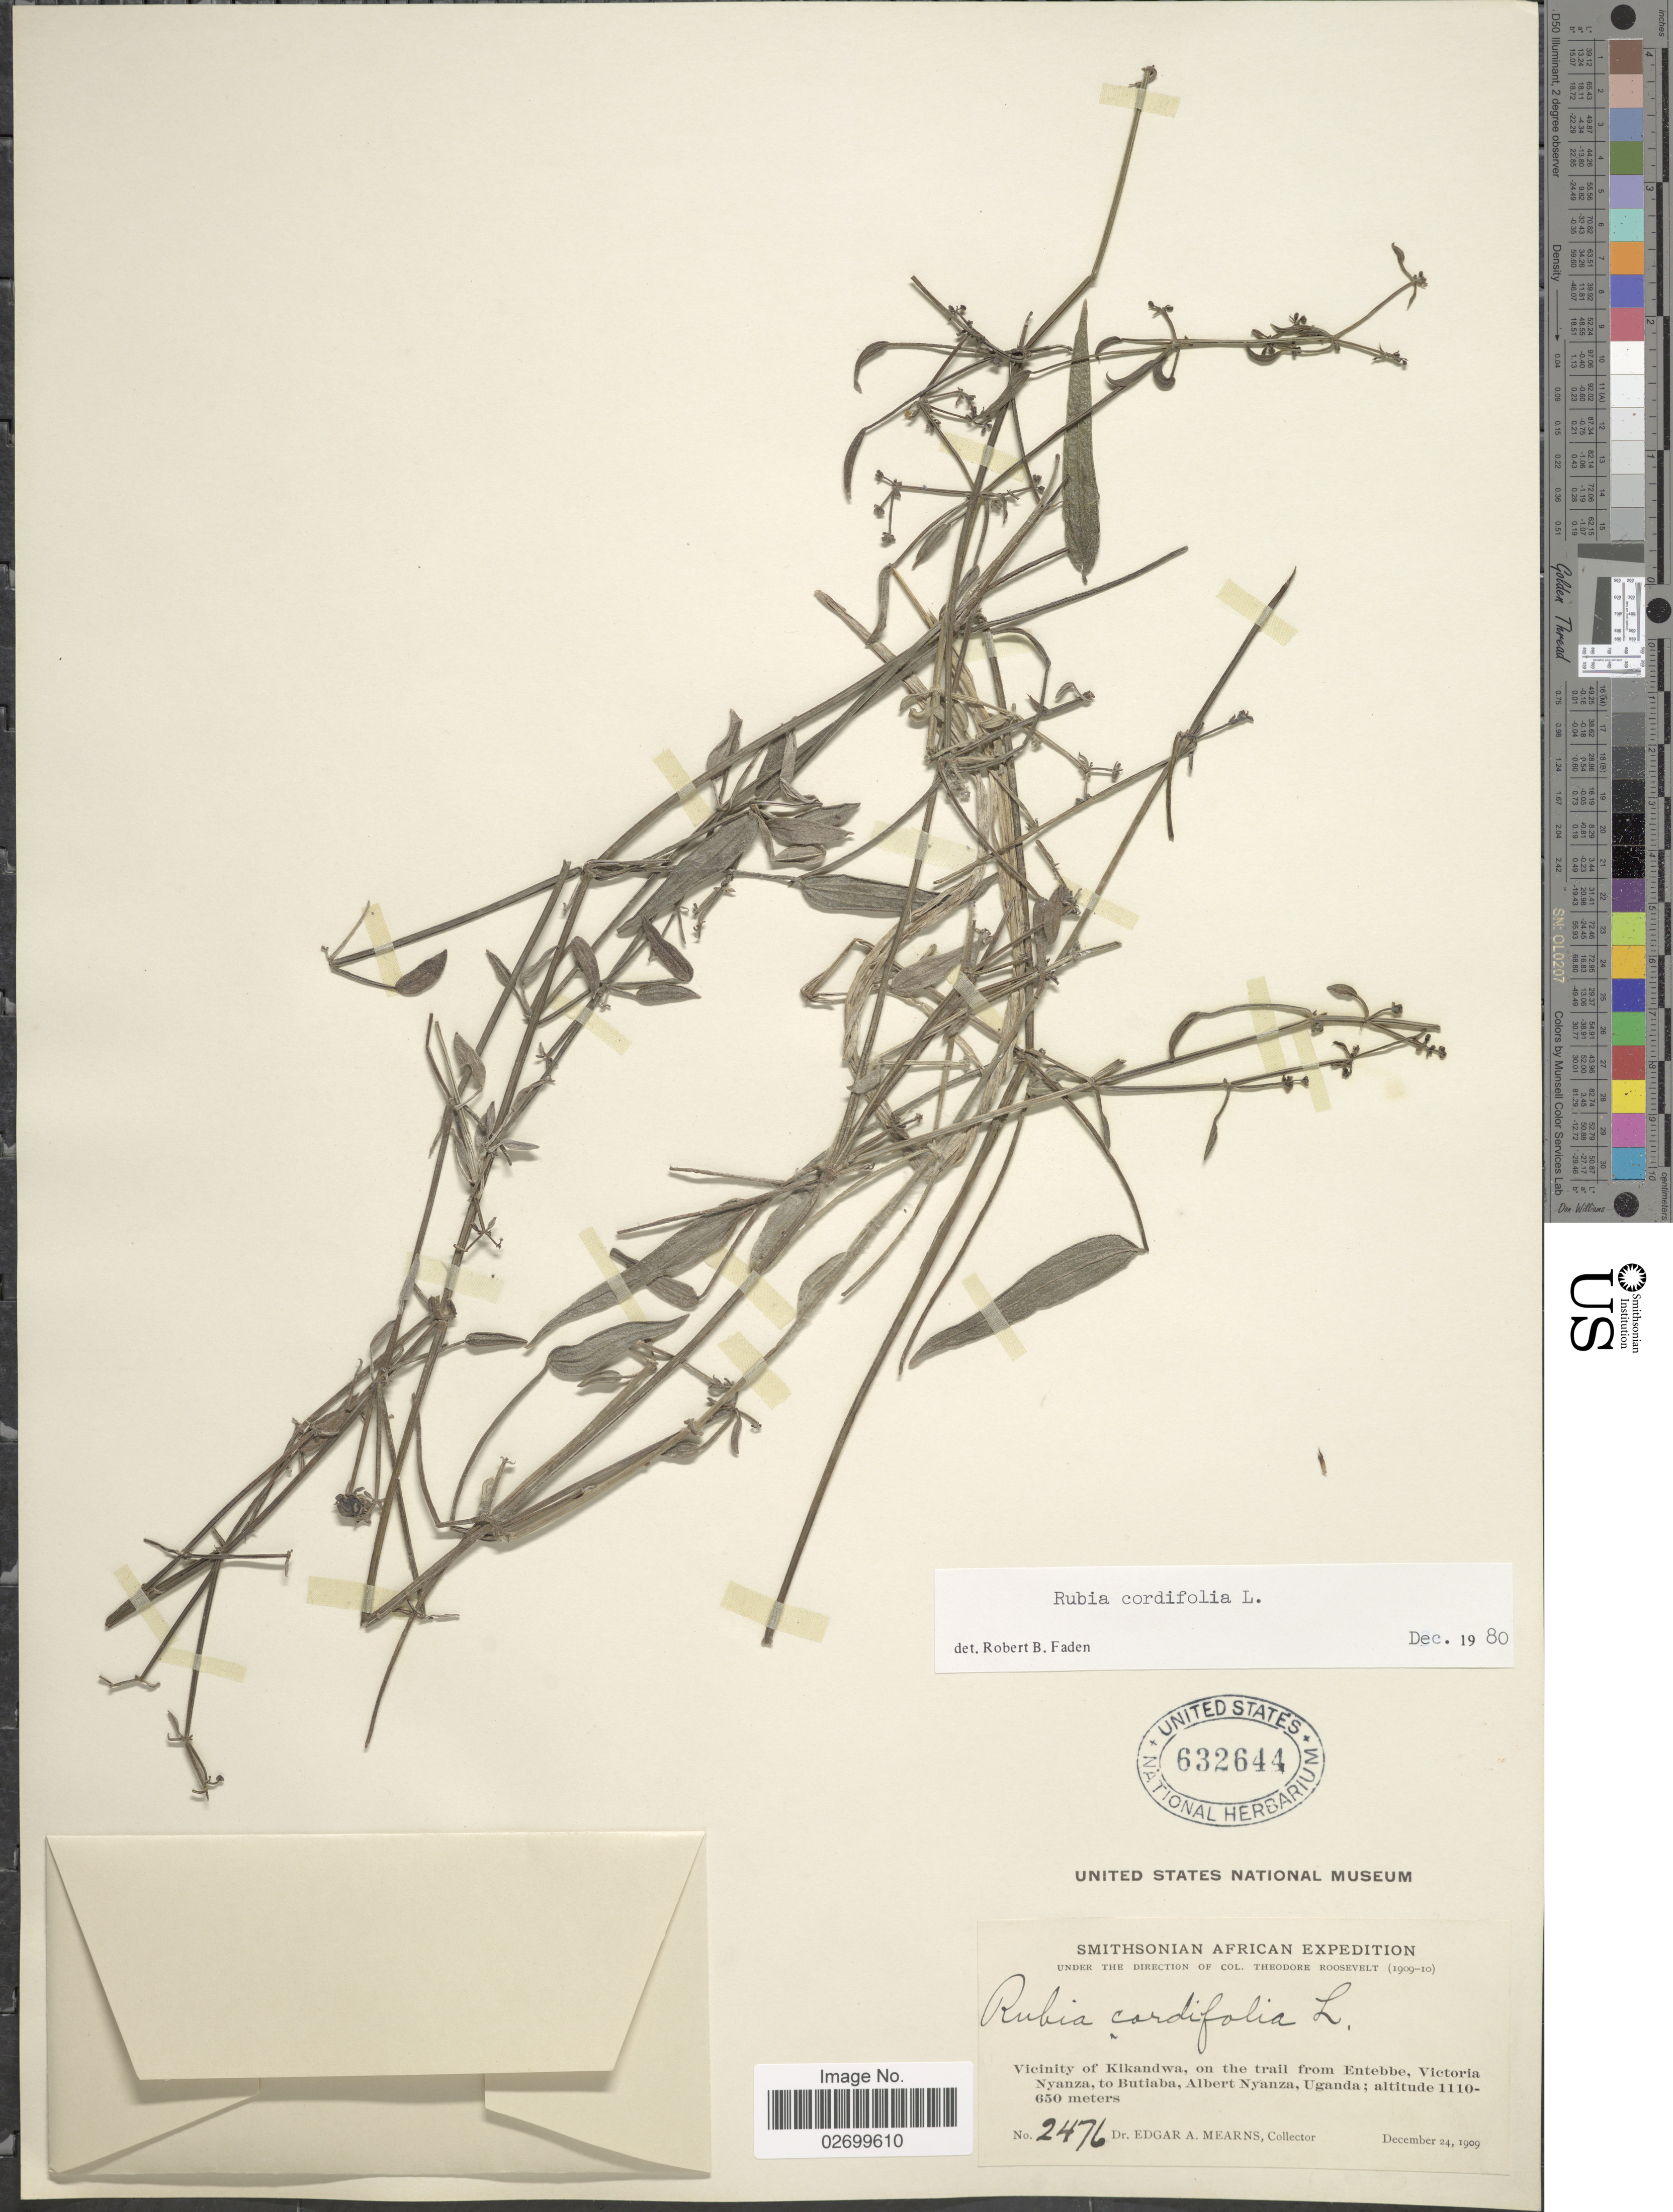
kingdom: Plantae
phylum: Tracheophyta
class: Magnoliopsida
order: Gentianales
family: Rubiaceae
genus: Rubia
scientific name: Rubia cordifolia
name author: L.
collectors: E. A. Mearns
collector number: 2476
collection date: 1909-12-24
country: Uganda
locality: Vicinity of Kikandwa, on the trail from Entebbe, Victoria Nyanza, to Butiaba, Albert Nyanza, Uganda.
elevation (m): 650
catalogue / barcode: US 632644